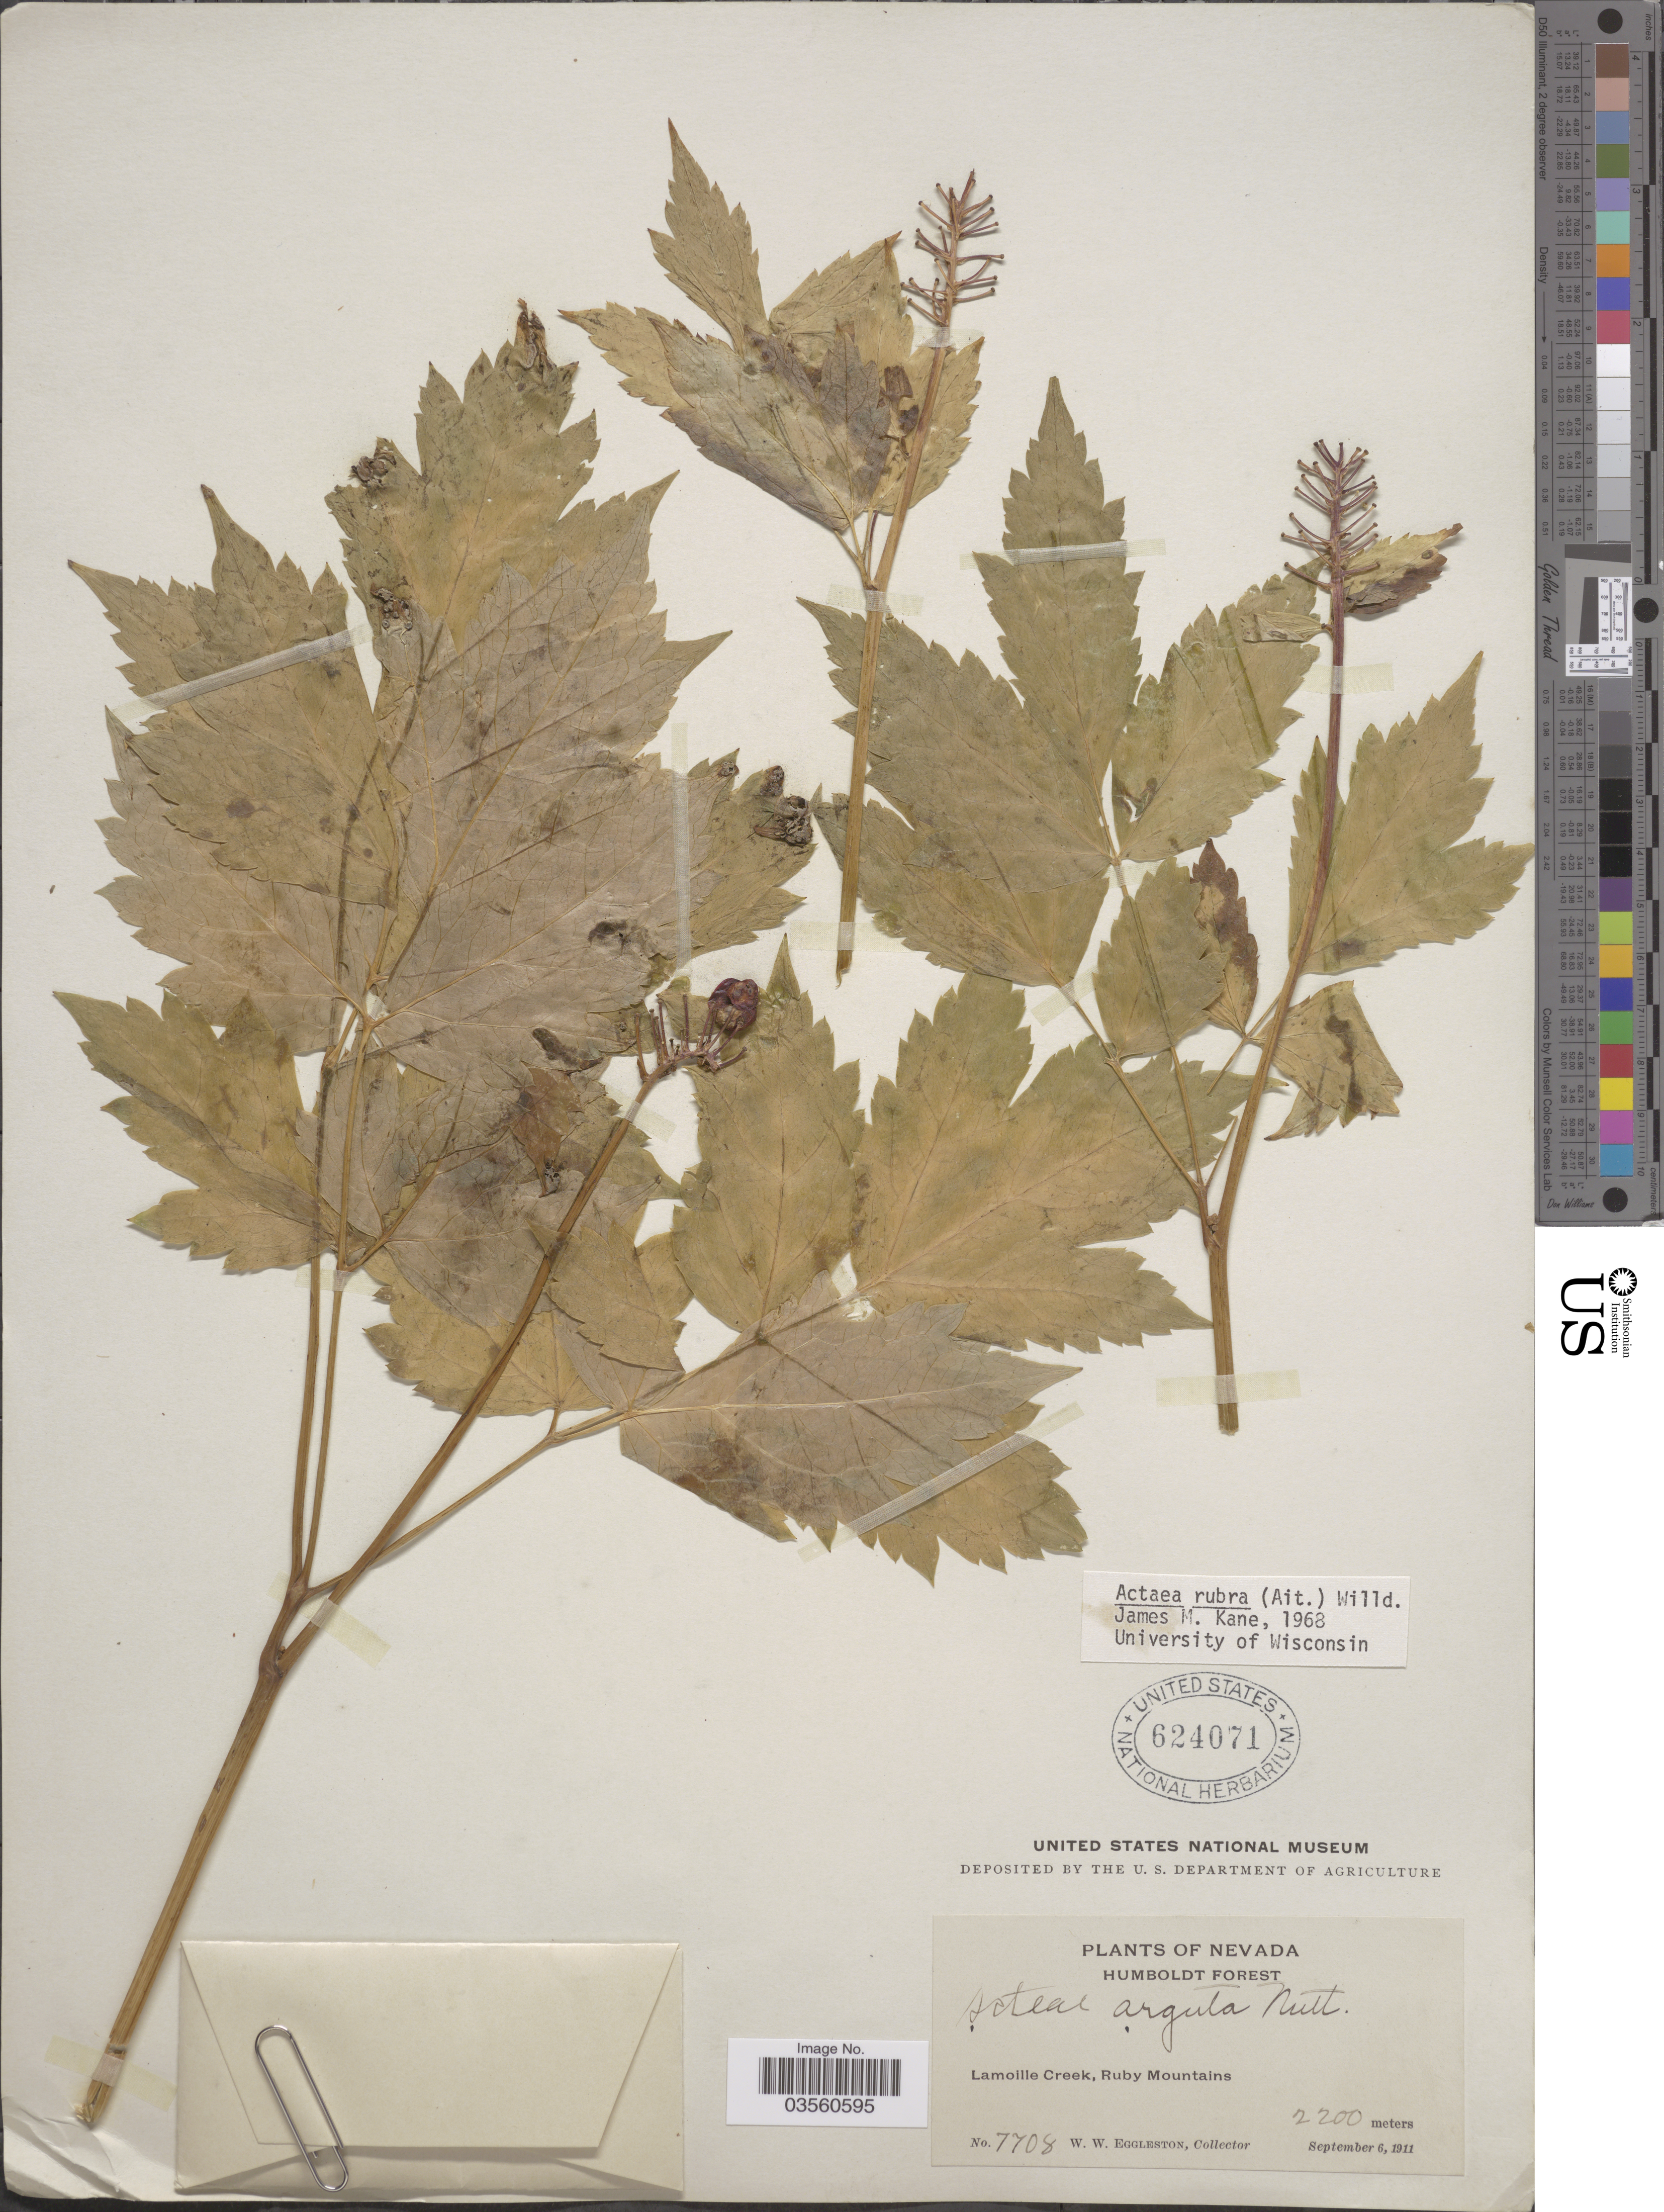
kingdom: Plantae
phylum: Tracheophyta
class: Magnoliopsida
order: Ranunculales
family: Ranunculaceae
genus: Actaea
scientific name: Actaea rubra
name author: (Aiton) Willd.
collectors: W. W. Eggleston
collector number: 7708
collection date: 1911-09-06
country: United States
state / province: Nevada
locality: Humboldt Forest. Lamoille Creek, Ruby Mountains.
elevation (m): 2200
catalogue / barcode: US 624071